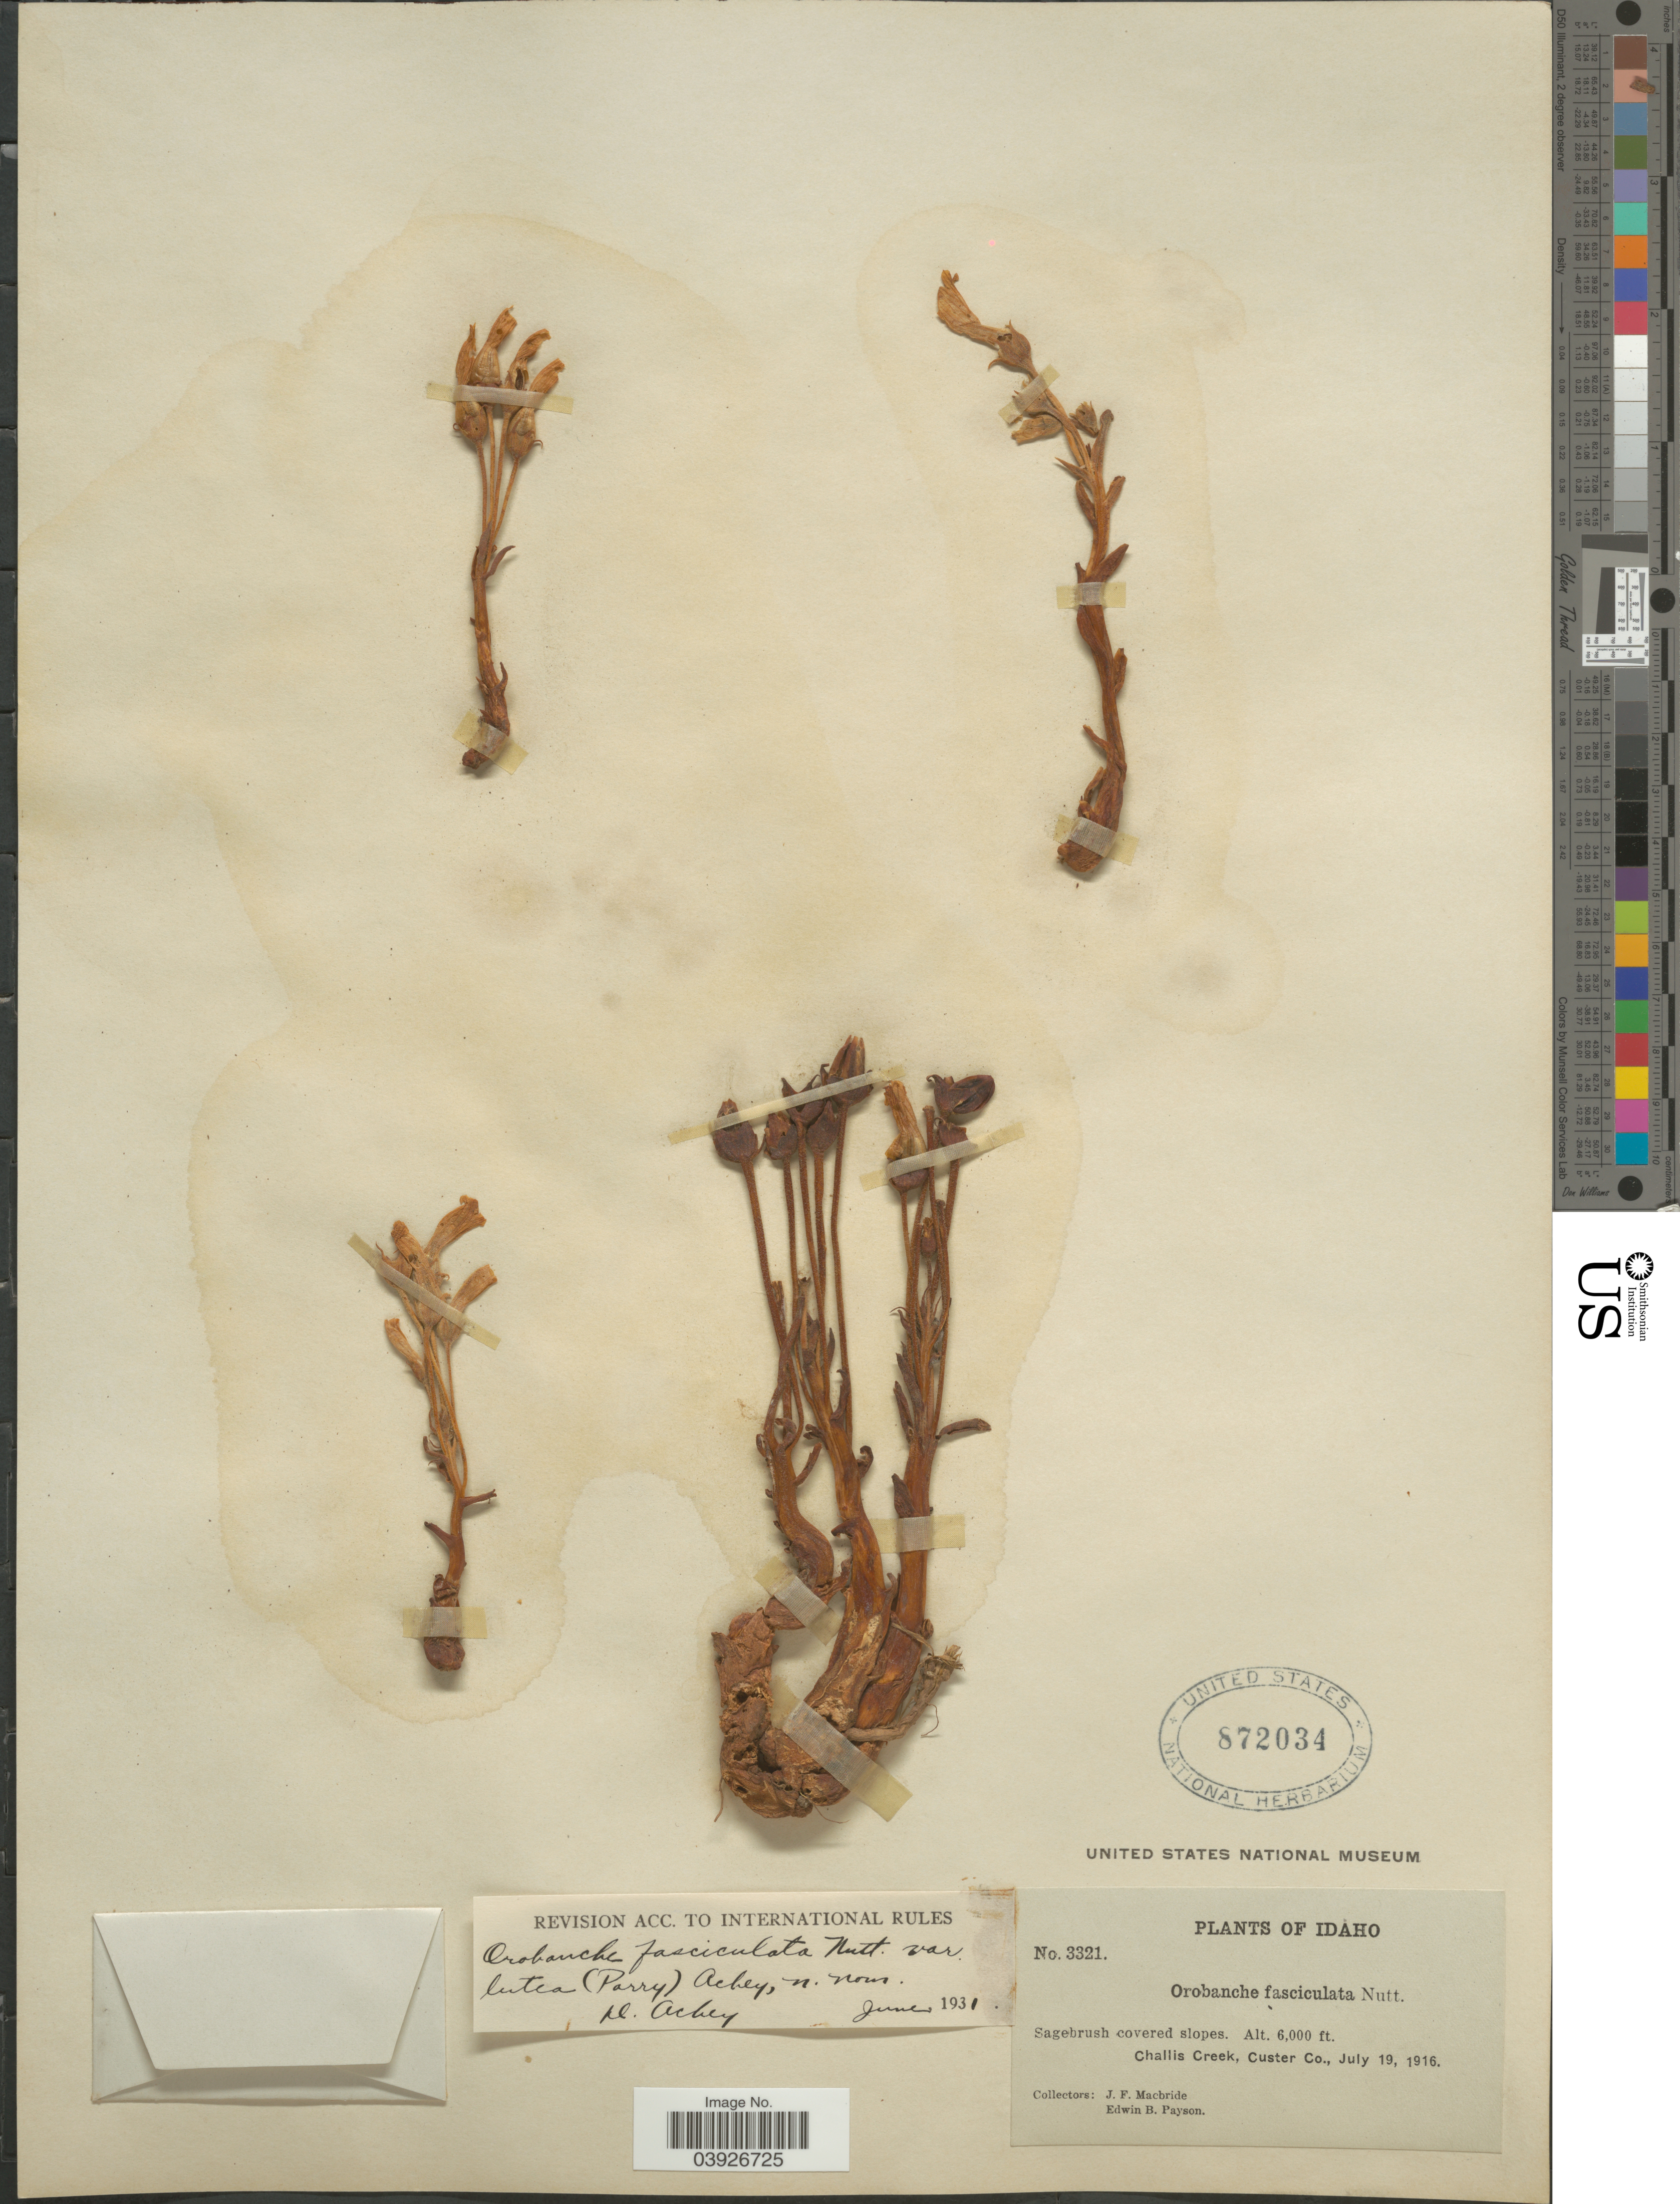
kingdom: Plantae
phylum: Tracheophyta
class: Magnoliopsida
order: Lamiales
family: Orobanchaceae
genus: Aphyllon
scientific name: Aphyllon fasciculatum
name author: (Nutt.) Torr. & A. Gray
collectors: J. F. Macbride & E. B. Payson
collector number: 3321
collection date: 1916-07-19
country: United States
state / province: Idaho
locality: Challis Creek, Custer Co.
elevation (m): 1829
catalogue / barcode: US 872034